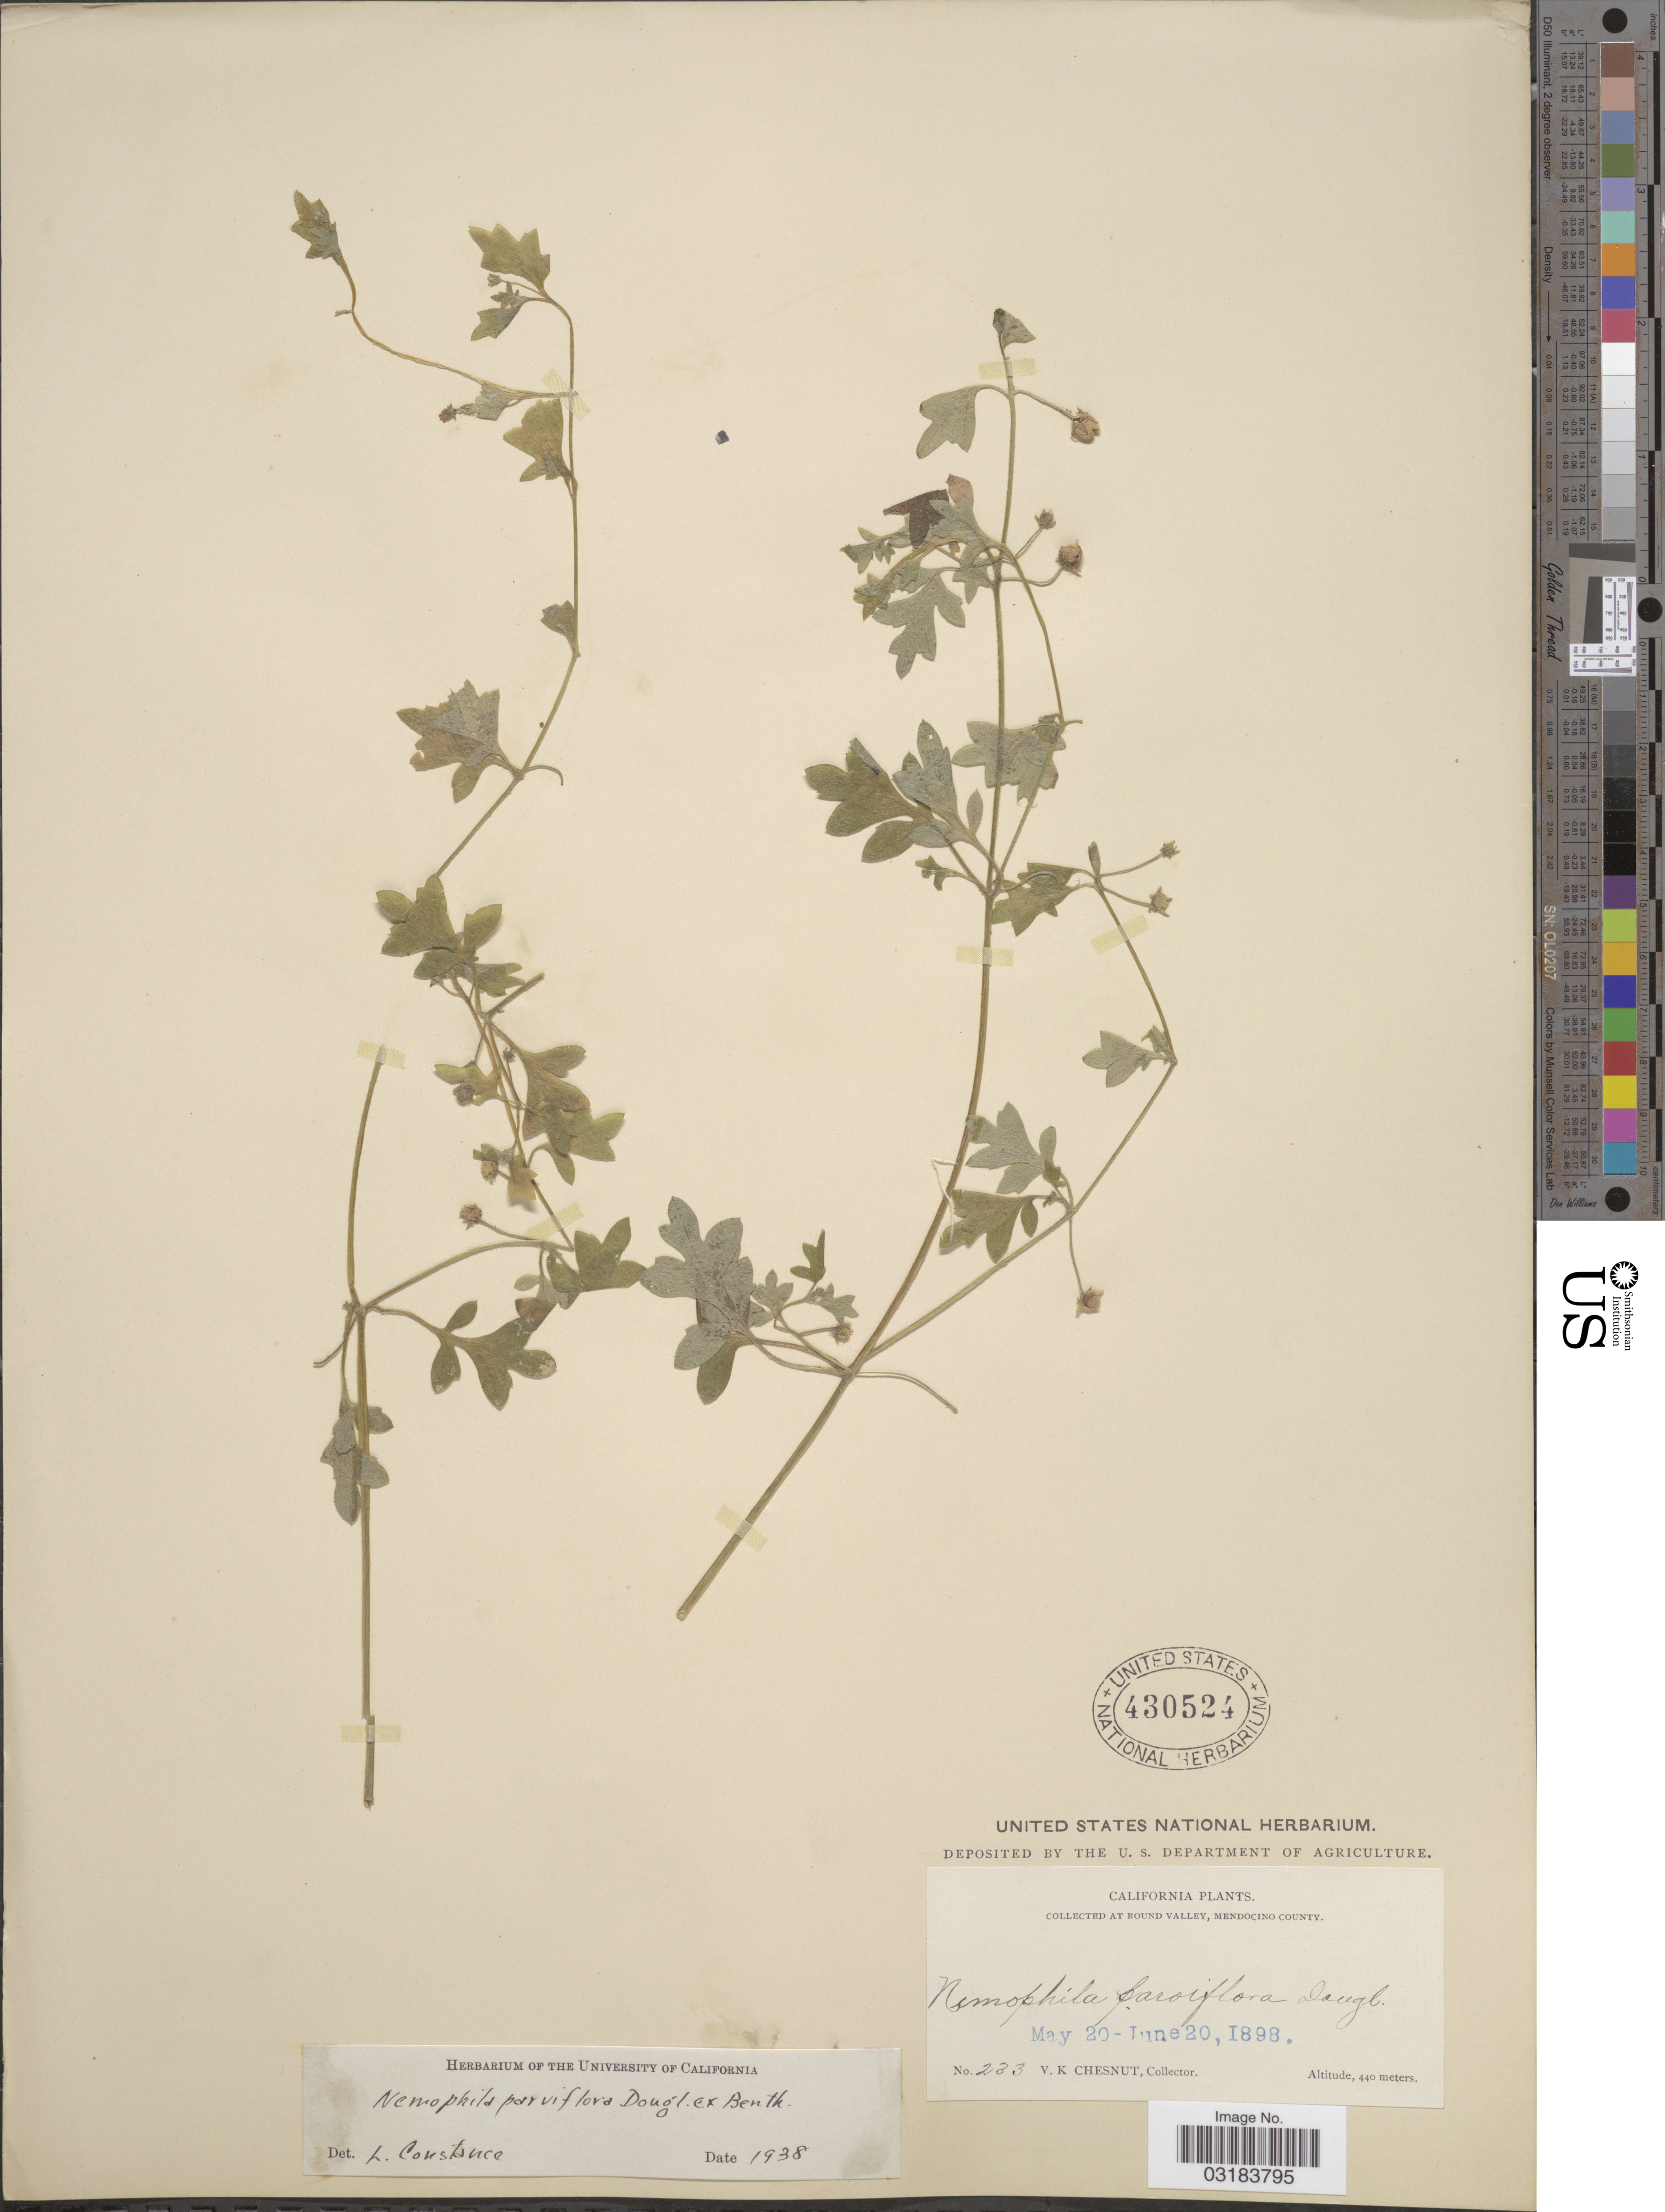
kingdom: Plantae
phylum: Tracheophyta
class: Magnoliopsida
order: Boraginales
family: Hydrophyllaceae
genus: Nemophila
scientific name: Nemophila parviflora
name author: Douglas ex Benth.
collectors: V. Chesnut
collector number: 233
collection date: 1898-05-20/1898-06-20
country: United States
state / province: California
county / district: Mendocino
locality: Round Valley, Mendocino County.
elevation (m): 440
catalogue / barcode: US 430524